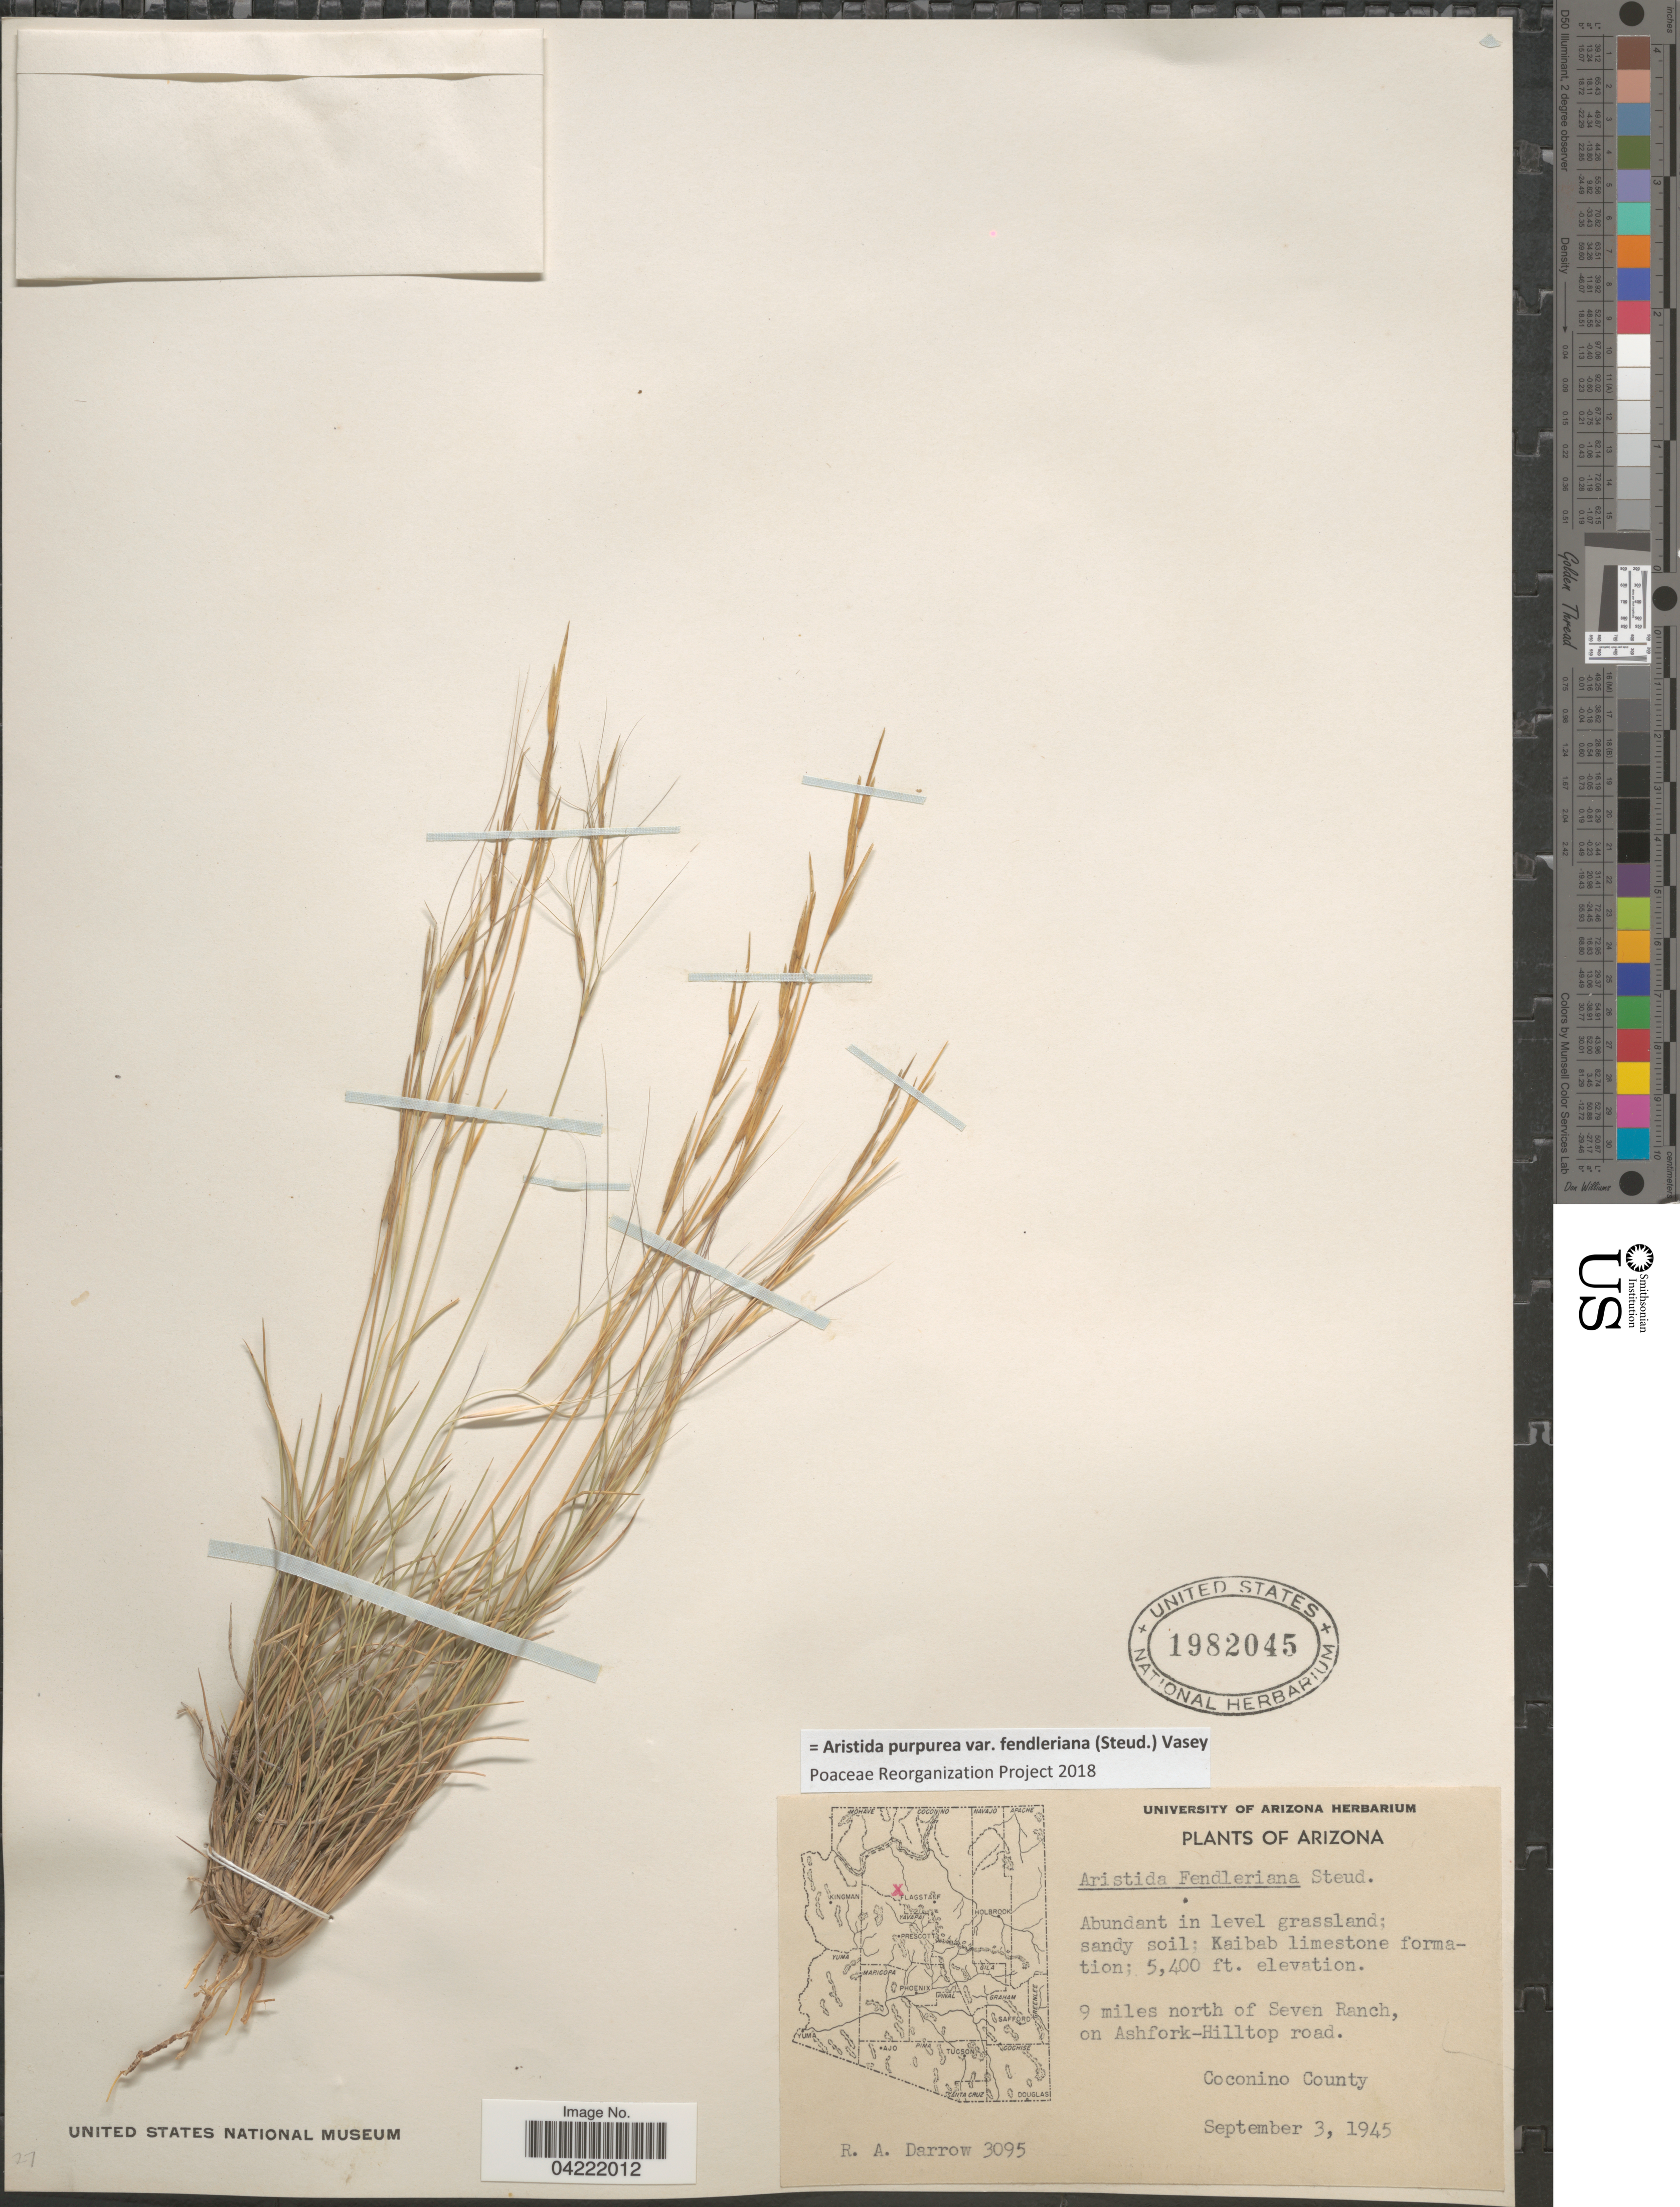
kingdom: Plantae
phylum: Tracheophyta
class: Liliopsida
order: Poales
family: Poaceae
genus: Aristida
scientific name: Aristida purpurea var. fendleriana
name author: (Steud.) Vasey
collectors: R. A. Darrow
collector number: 3095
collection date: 1945-09-03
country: United States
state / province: Arizona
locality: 9 miles north of Seven Ranch, on Ashfork-Hilltop road. Coconino County.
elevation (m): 1646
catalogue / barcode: US 1982045